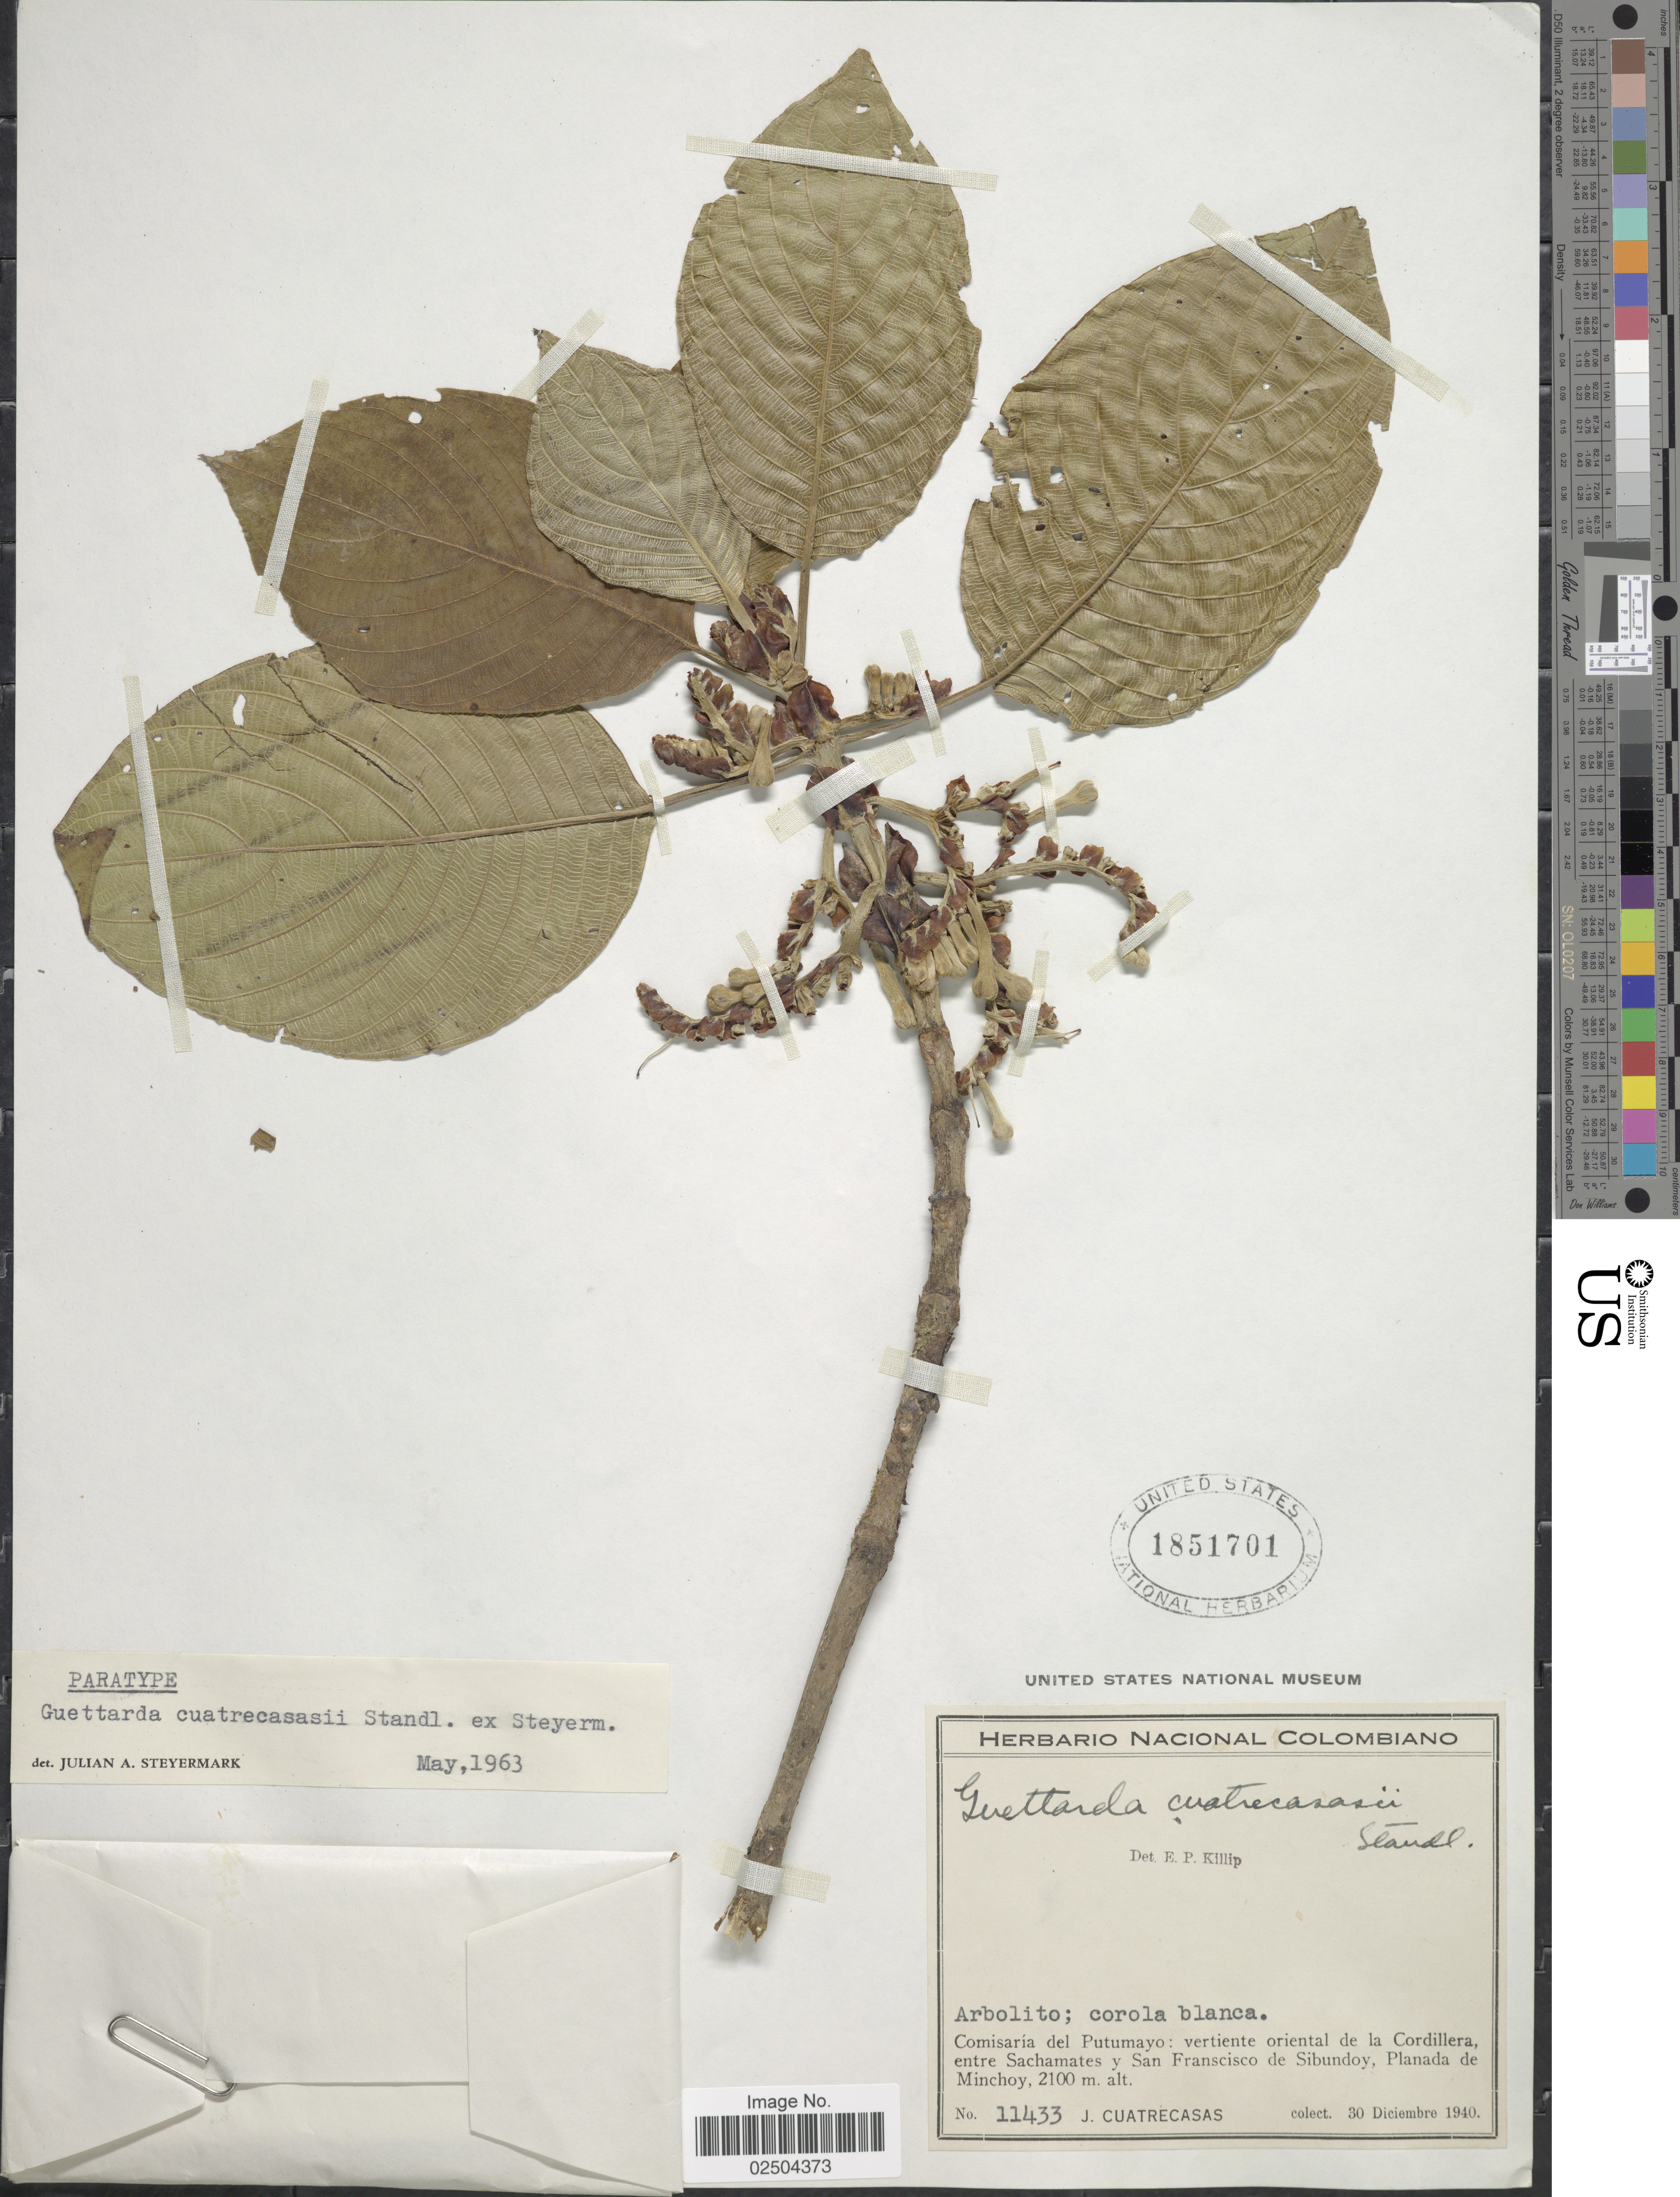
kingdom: Plantae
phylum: Tracheophyta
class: Magnoliopsida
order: Gentianales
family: Rubiaceae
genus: Guettarda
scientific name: Guettarda cuatrecasasii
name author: Standl. ex Steyerm.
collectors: J. Cuatrecasas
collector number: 11433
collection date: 1940-12-30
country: Colombia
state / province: Putumayo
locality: Comisaria del Putumayo: vertiente oriental de la Cordillera, entre Sachamates y San Francisco de Sibundoy, Planada de Minchoy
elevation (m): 2100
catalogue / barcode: US 1851701